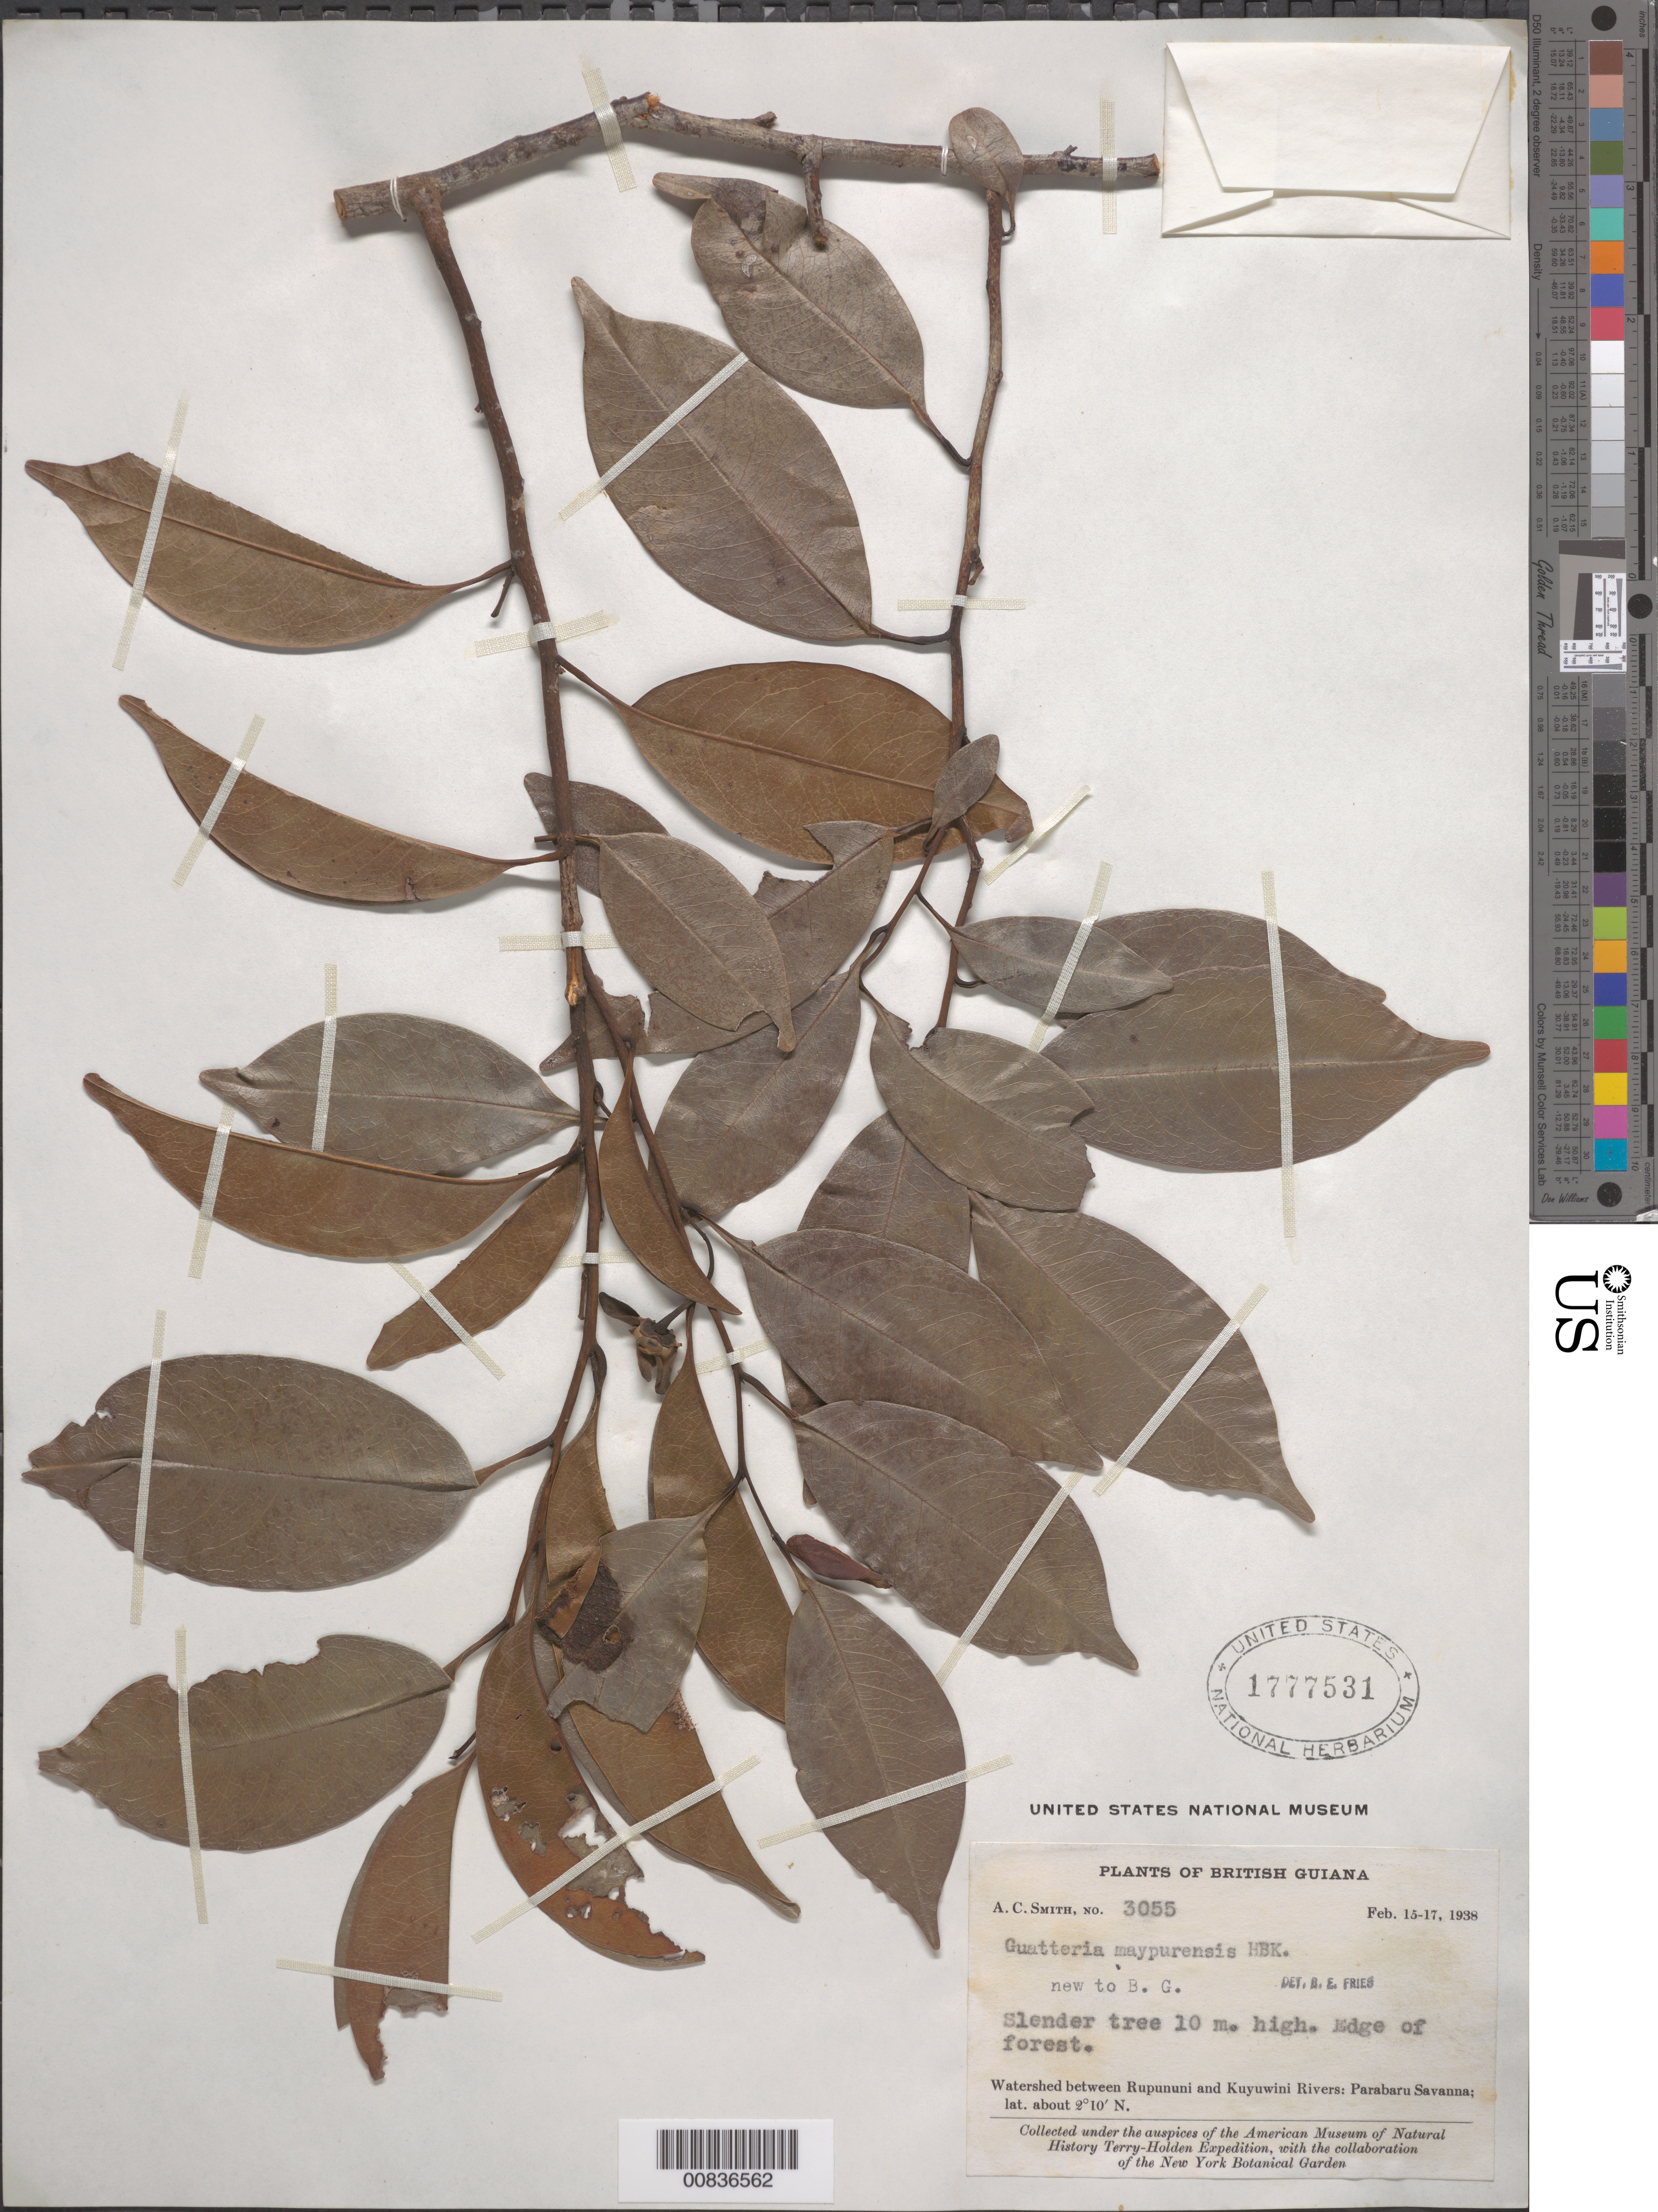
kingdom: Plantae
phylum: Tracheophyta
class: Magnoliopsida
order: Magnoliales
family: Annonaceae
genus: Guatteria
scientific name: Guatteria maypurensis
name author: Kunth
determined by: Fries, R. E.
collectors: A. C. Smith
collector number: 3055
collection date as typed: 15-Feb-38 to 17-Feb-38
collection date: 1938-02-15/1938-02-17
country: Guyana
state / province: U. Takutu-U. Essequibo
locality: Rupununi R., watershed between it and Kuyuwini R; Parabaru Savanna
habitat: Edge of forest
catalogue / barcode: US 1777531